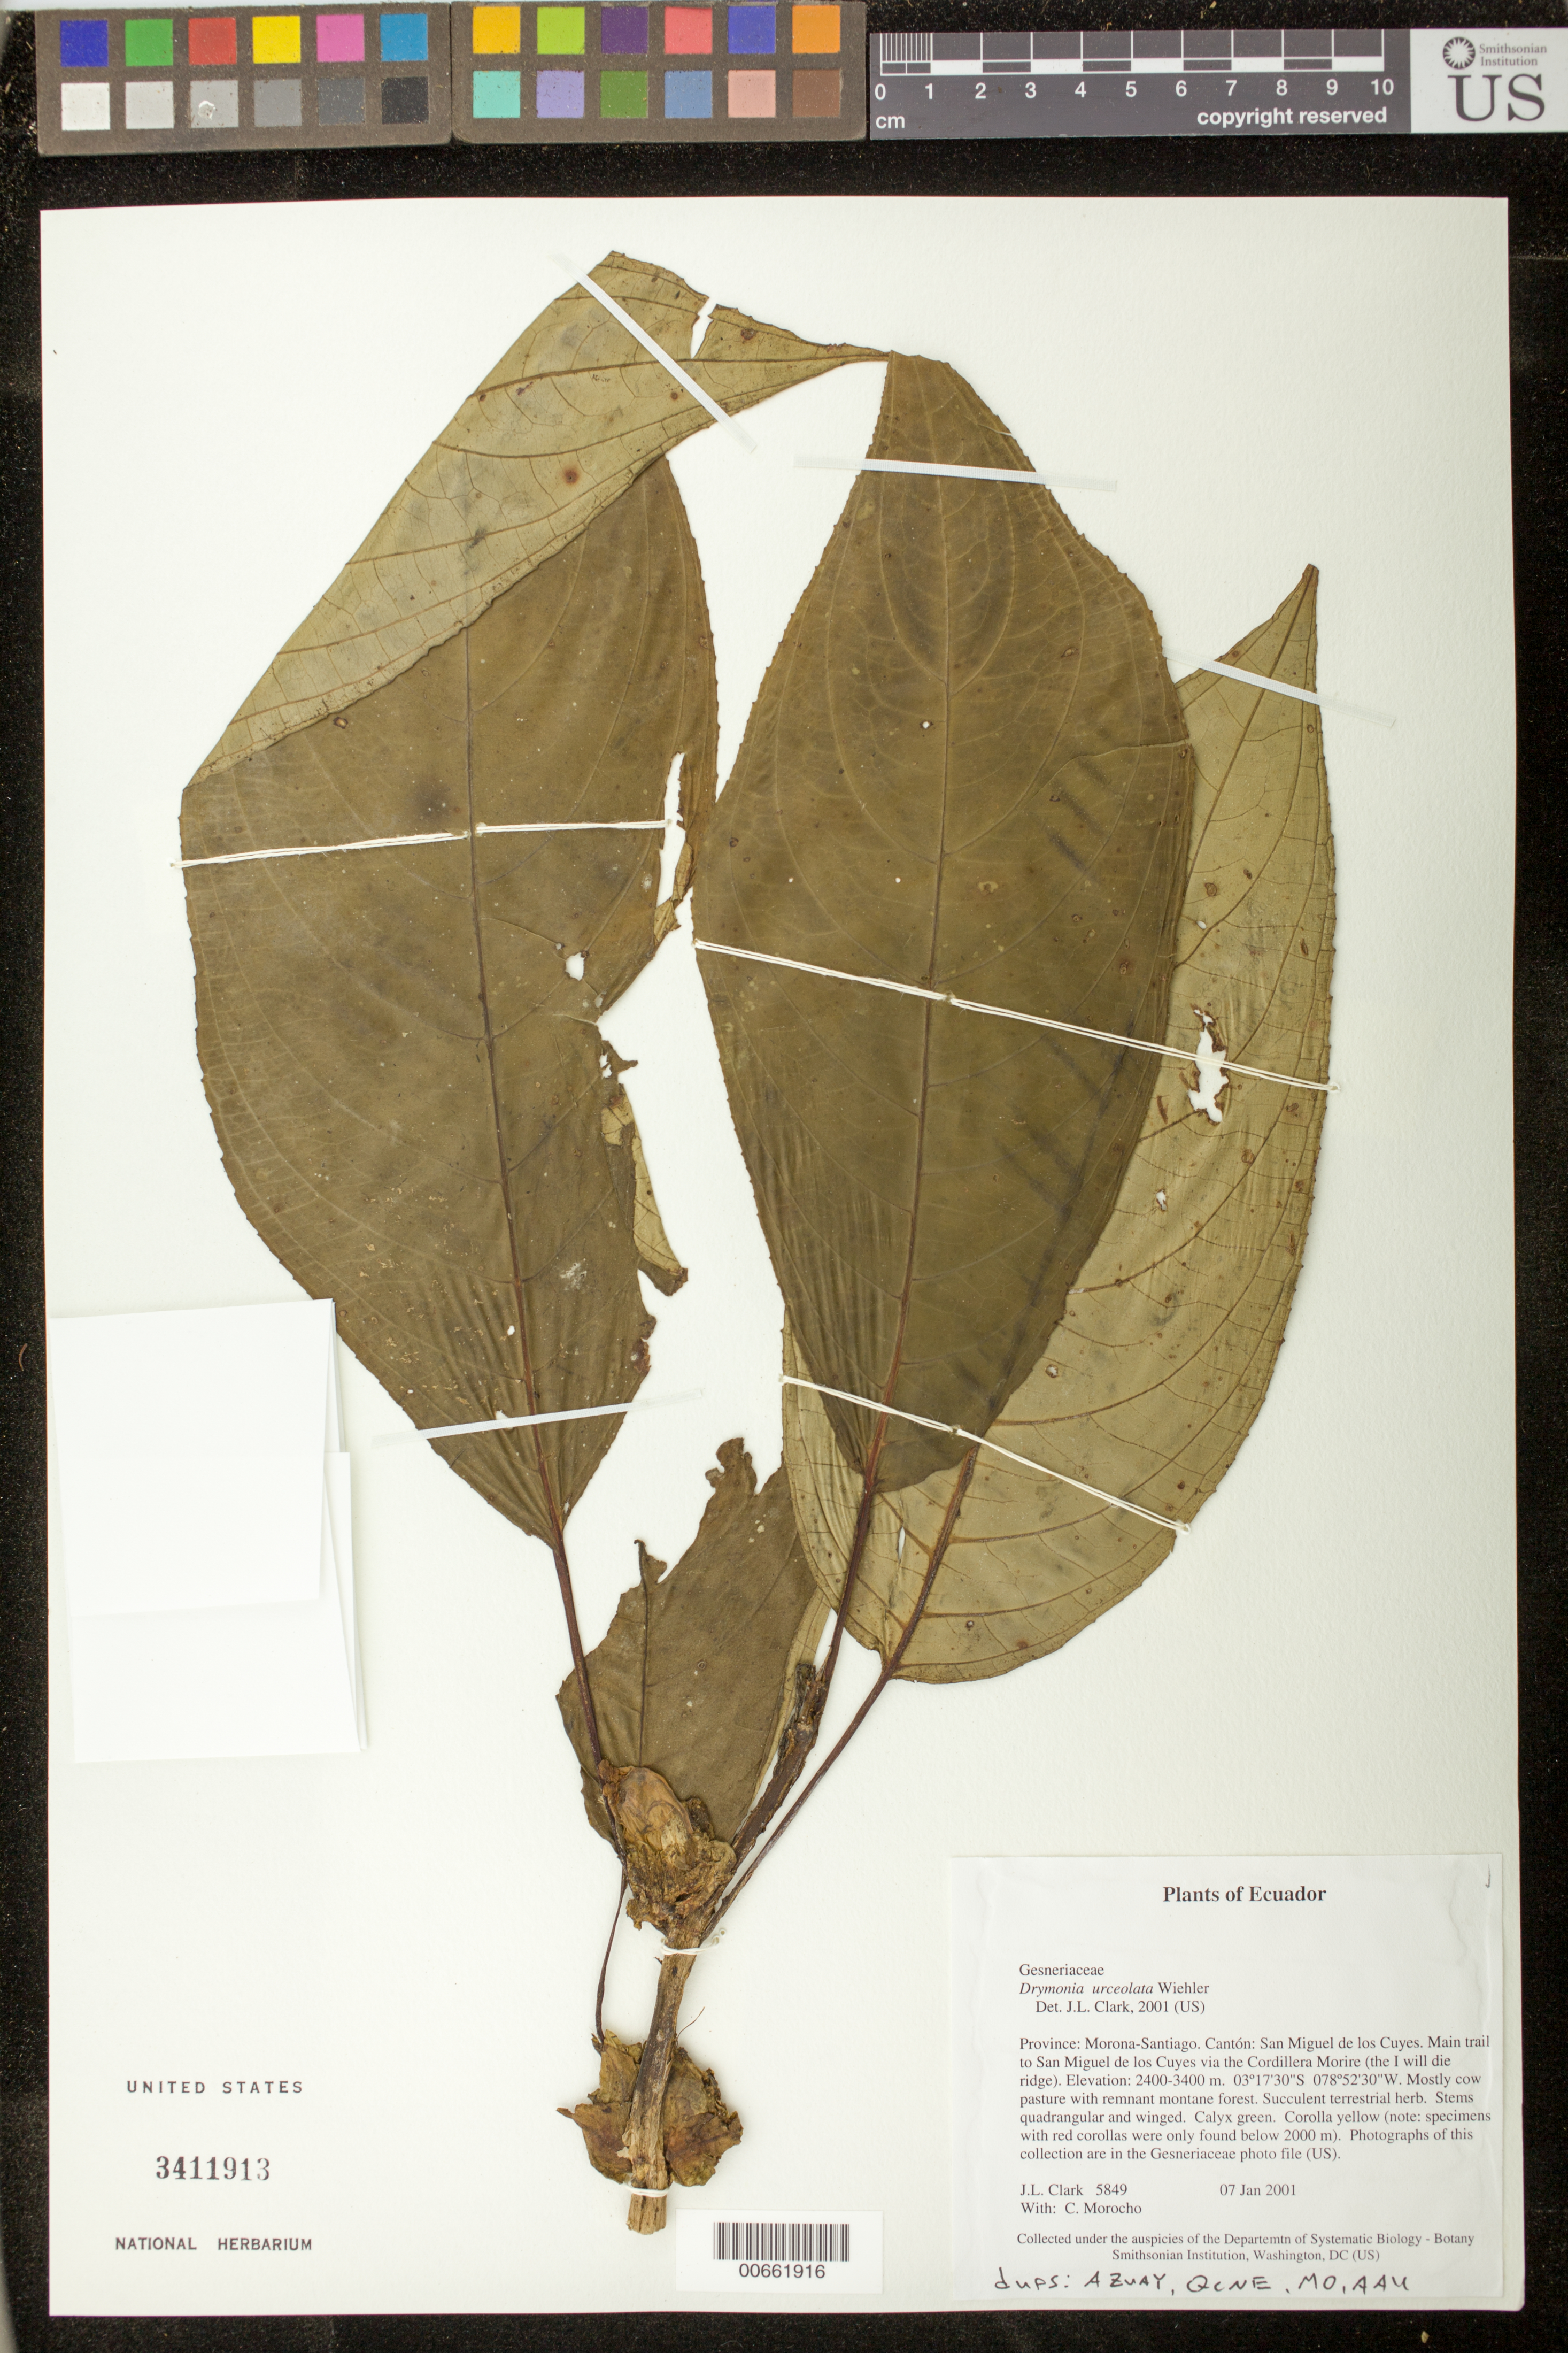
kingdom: Plantae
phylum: Tracheophyta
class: Magnoliopsida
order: Lamiales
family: Gesneriaceae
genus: Drymonia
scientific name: Drymonia urceolata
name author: Wiehler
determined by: Clark, J. L., (SEL), The Marie Selby Botanical Garden (UNITED STATES)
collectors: J. L. Clark & C. Morocho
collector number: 5849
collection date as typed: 07 Jan 2001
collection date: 2001-01-07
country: Ecuador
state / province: Morona-Santiago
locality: Cantón: San Miguel de los Cuyes. Main trail to San Miguel de los Cuyes via the Cordillera Morire (the I will die ridge).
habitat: Mostly cow pasture with remnant montane forest.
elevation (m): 2400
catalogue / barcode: US 3411913